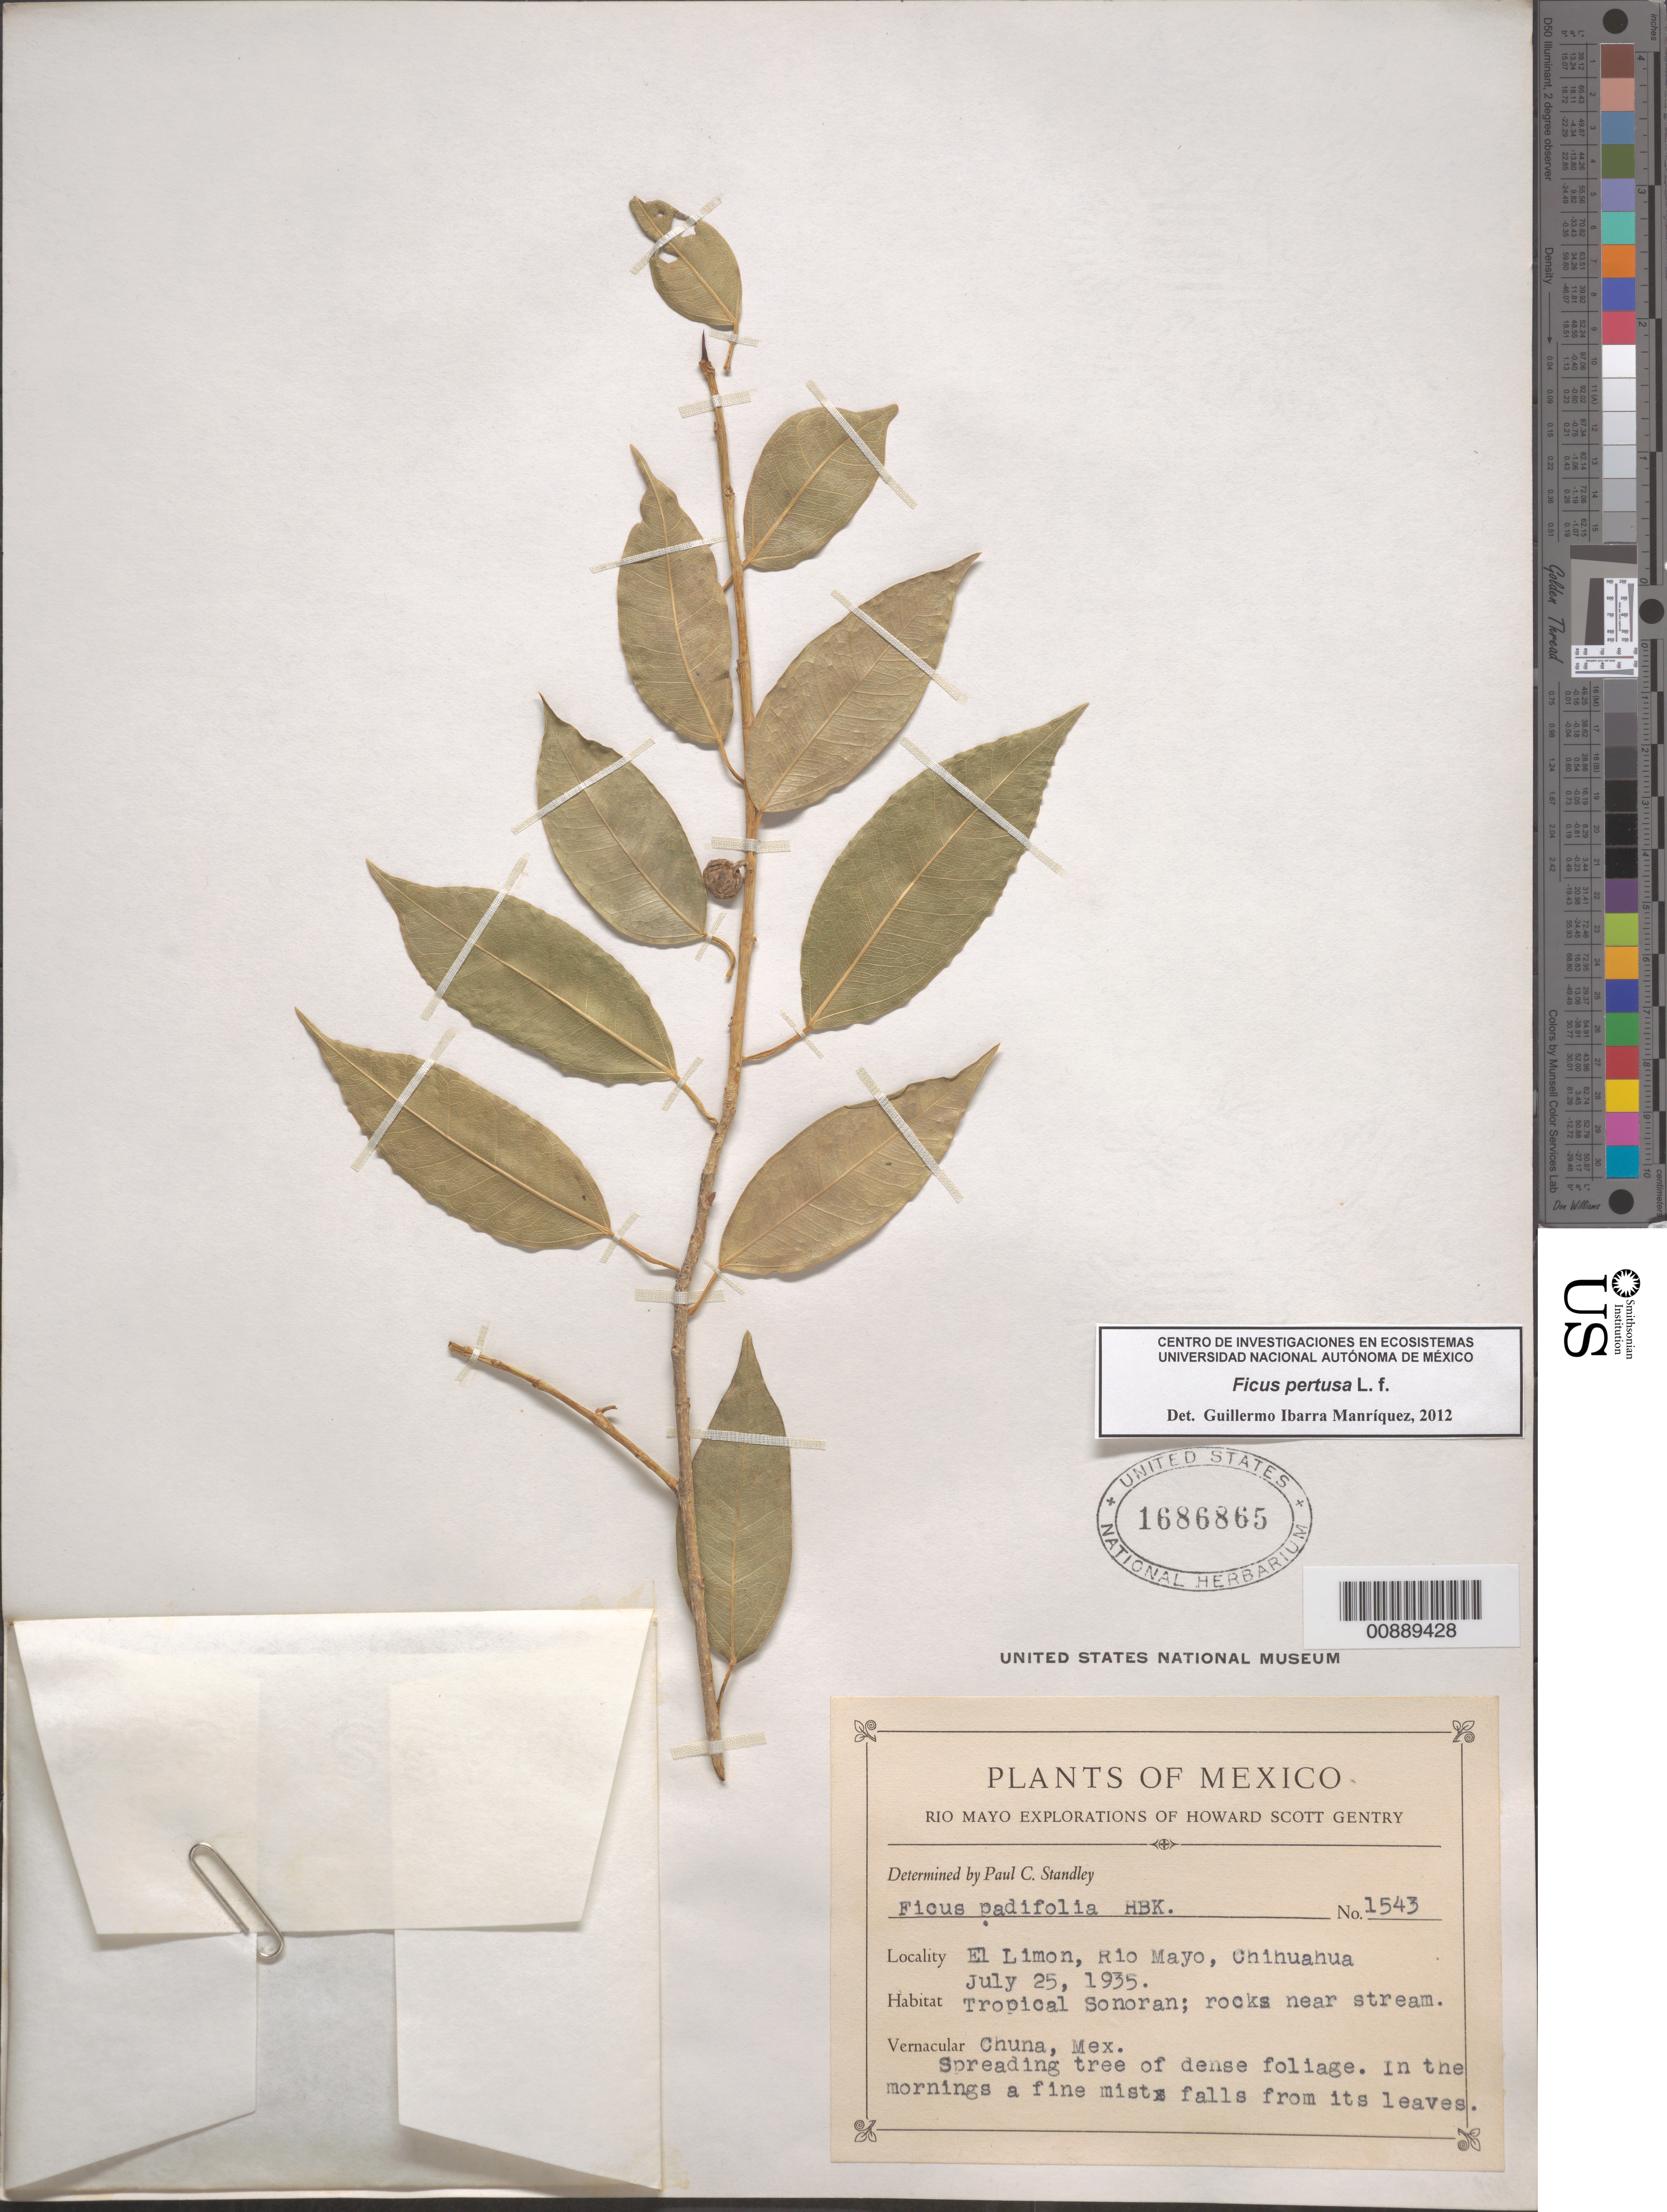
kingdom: Plantae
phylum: Tracheophyta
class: Magnoliopsida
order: Rosales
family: Moraceae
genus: Ficus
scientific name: Ficus pertusa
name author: L. f.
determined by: Manriquez, G. I.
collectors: H. S. Gentry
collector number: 1543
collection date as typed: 25 Jul 1935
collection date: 1935-07-25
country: Mexico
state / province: Chihuahua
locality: El Limón, Río Mayo, Chihuahua.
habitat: Tropical Sonoran; rocks near stream.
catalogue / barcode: US 1686865